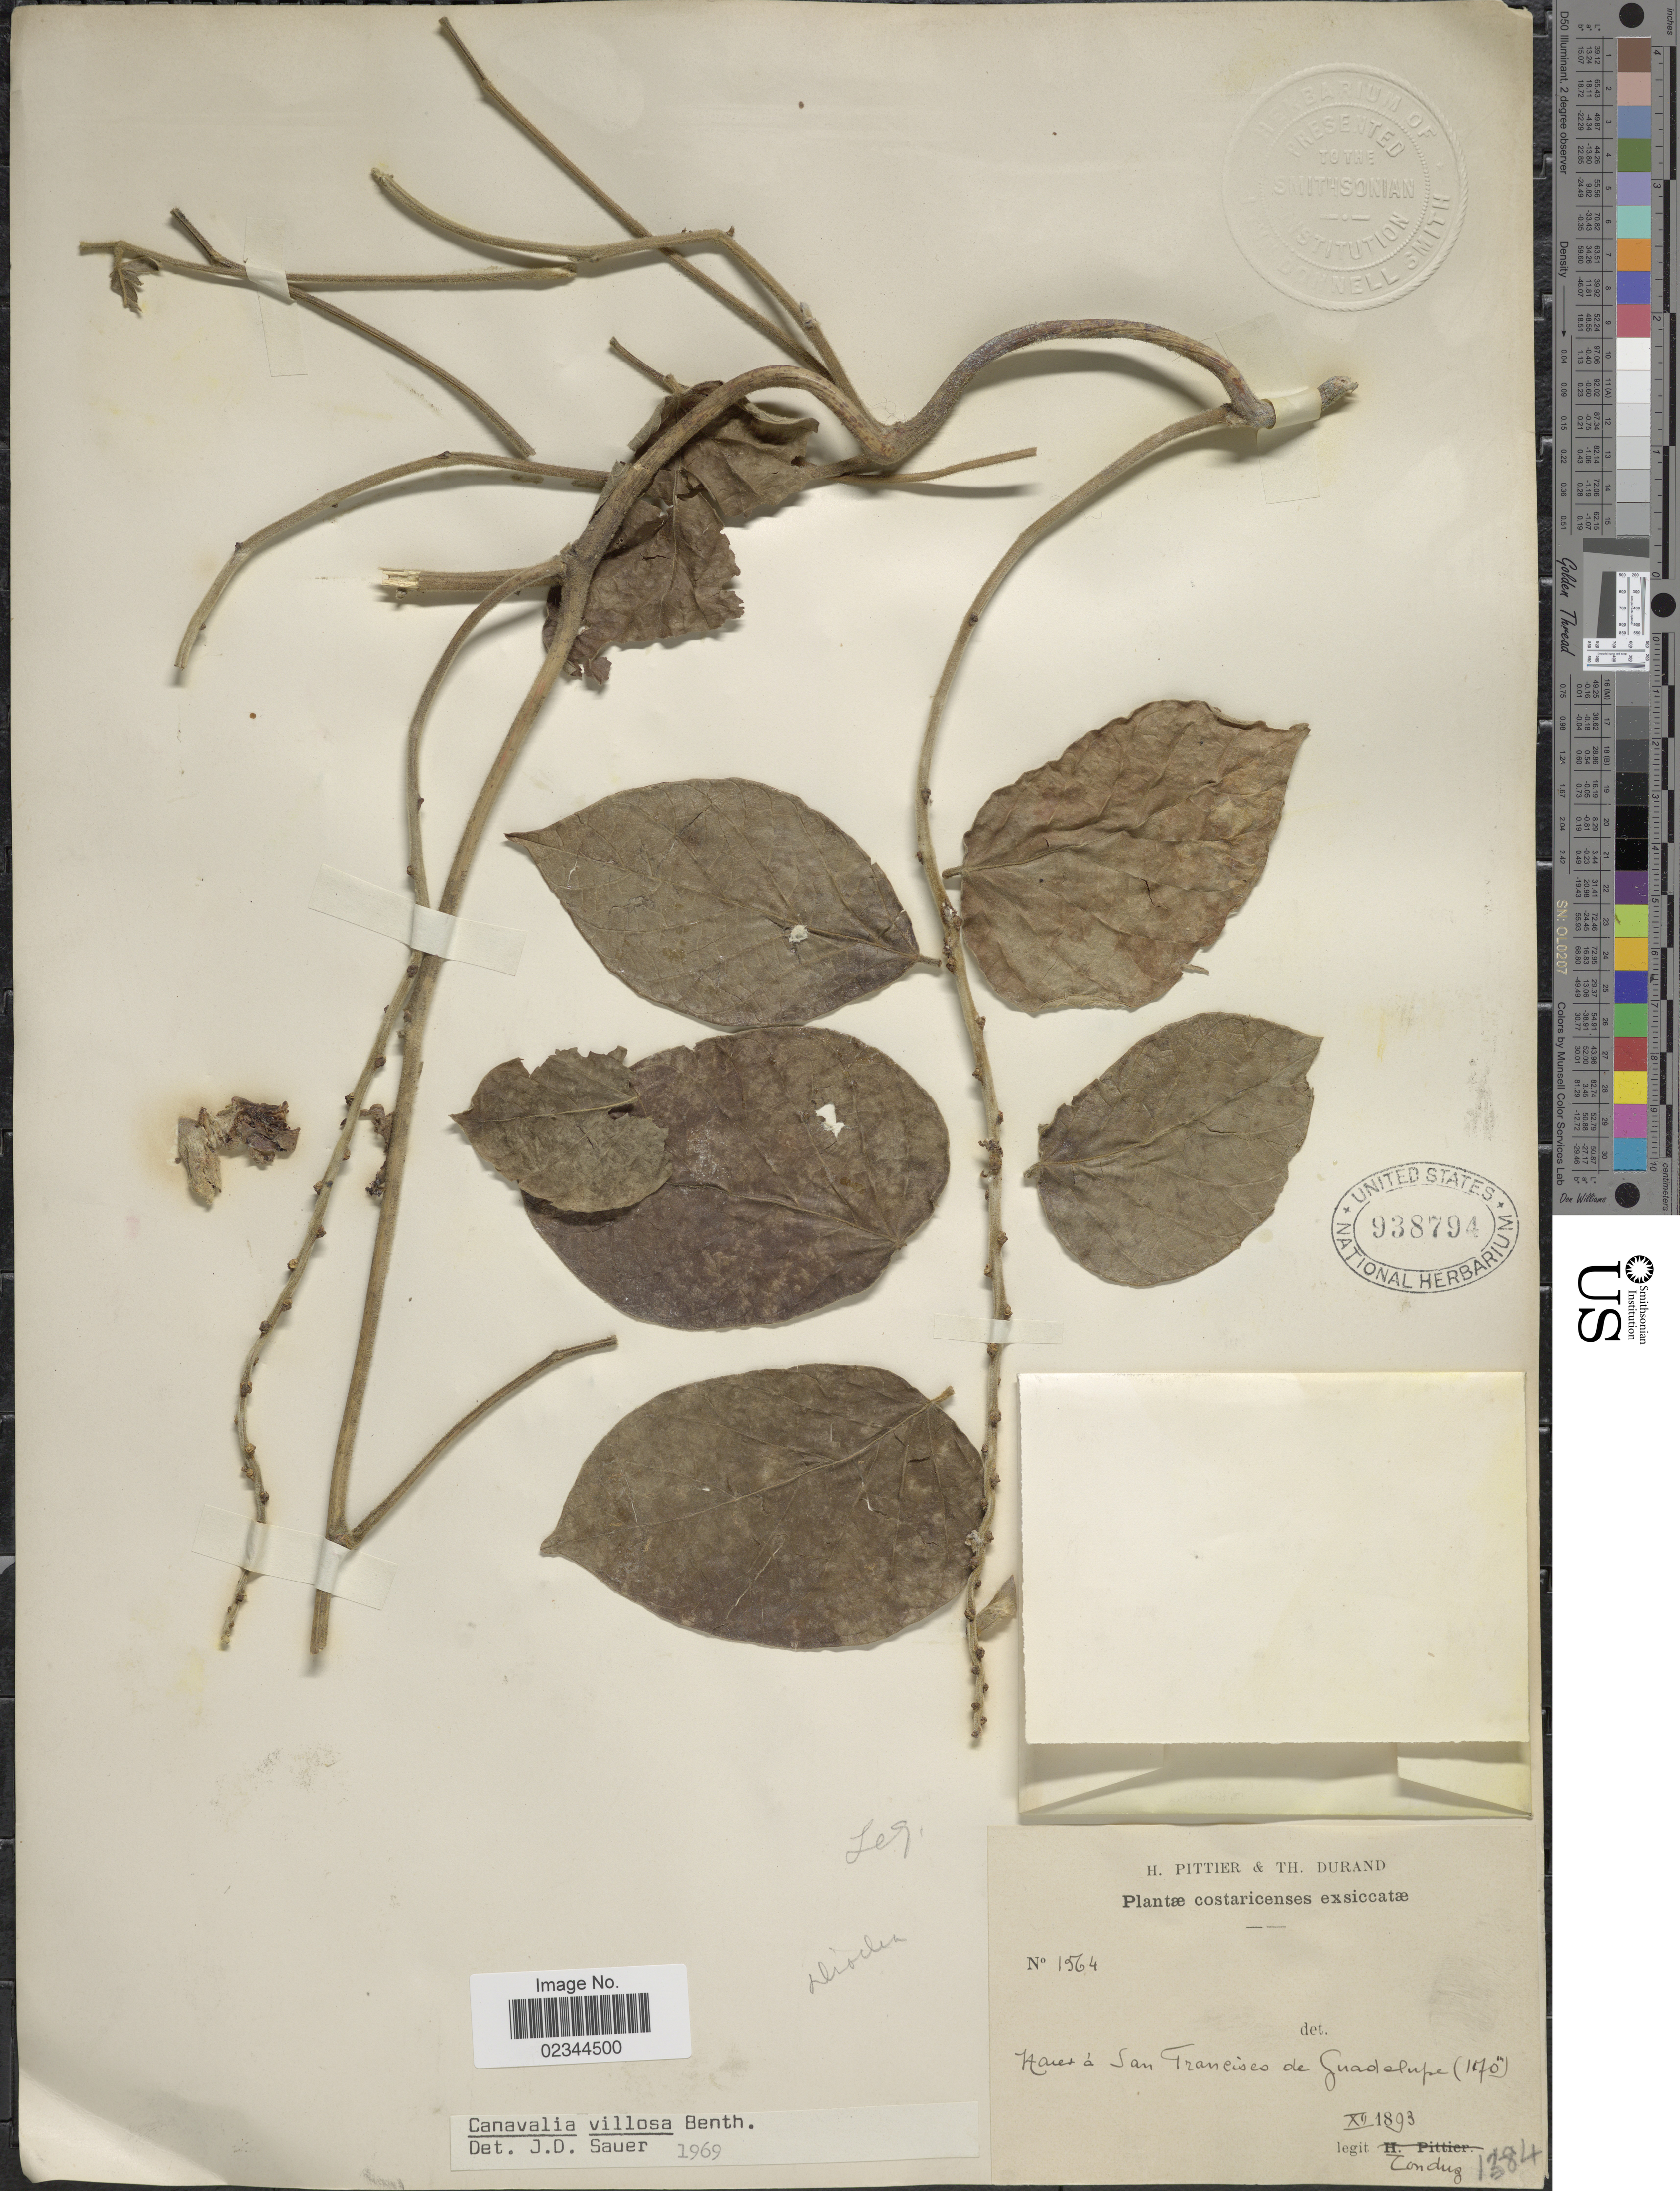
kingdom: Plantae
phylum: Tracheophyta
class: Magnoliopsida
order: Fabales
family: Fabaceae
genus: Canavalia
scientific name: Canavalia villosa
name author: Benth.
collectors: A. Tonduz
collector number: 1564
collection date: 1893-12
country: Costa Rica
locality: Haies a San Francisco de Guadalupe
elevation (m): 1170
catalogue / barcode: US 938794